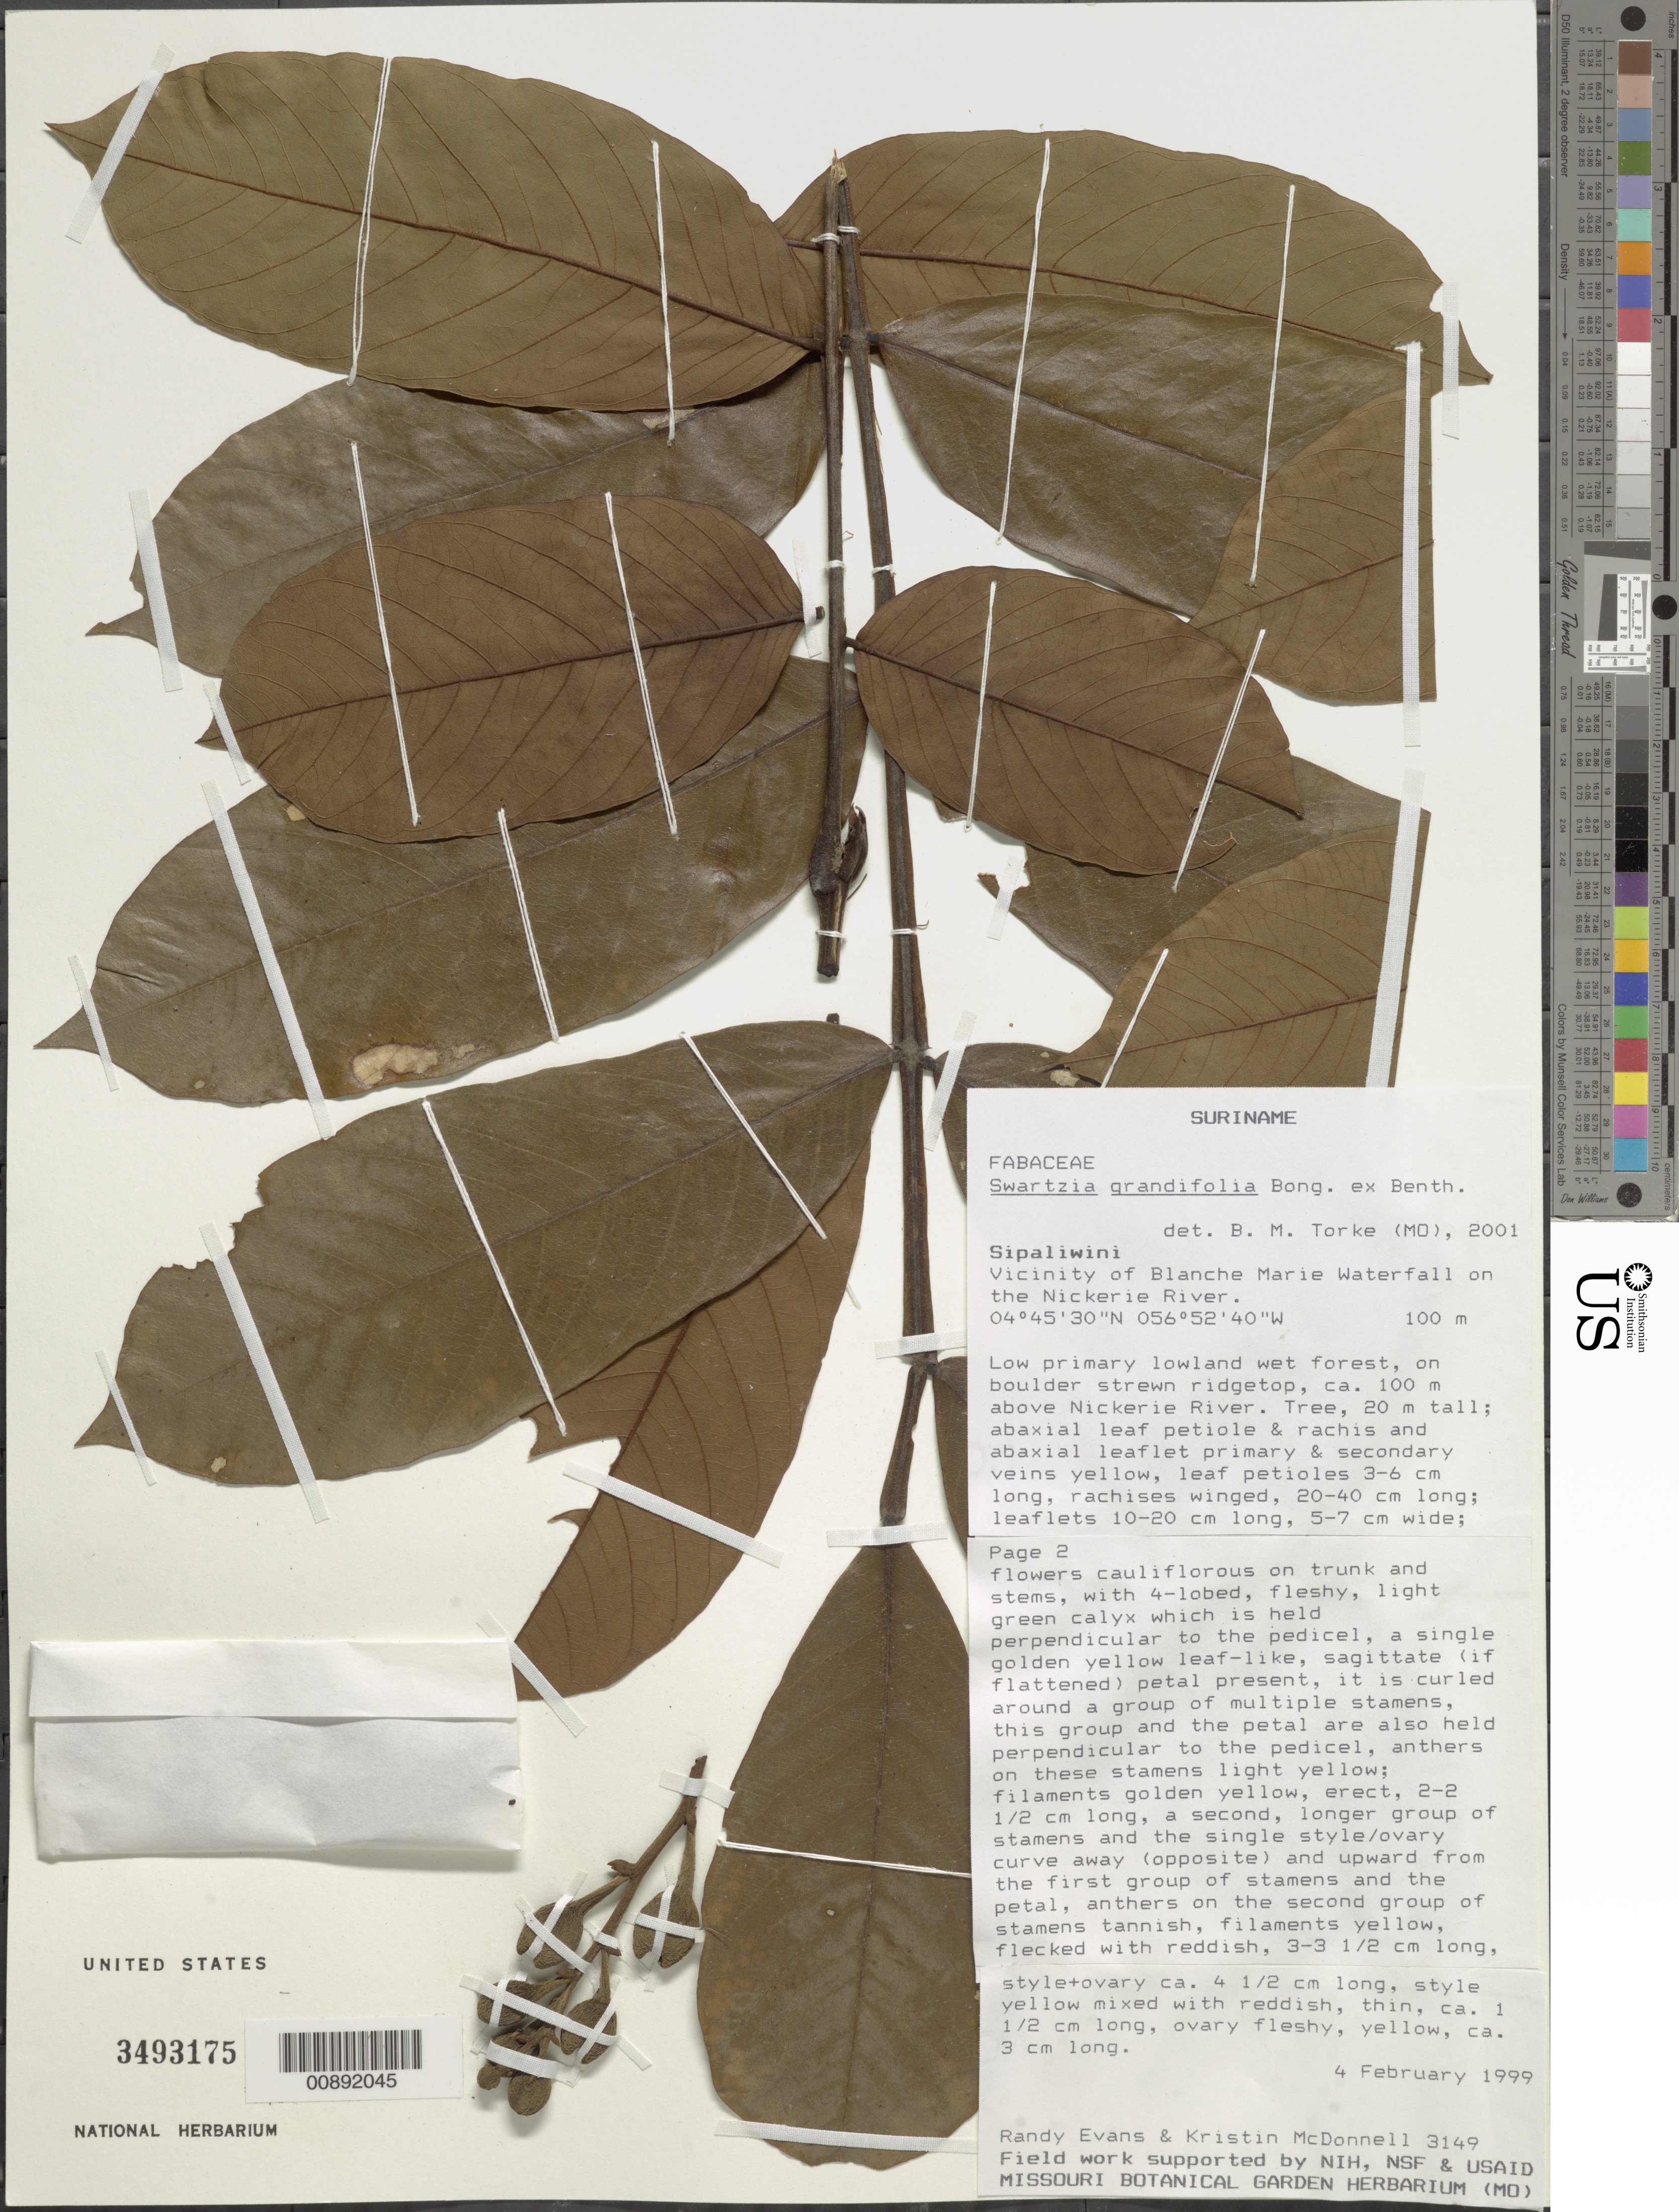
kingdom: Plantae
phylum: Tracheophyta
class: Magnoliopsida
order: Fabales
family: Fabaceae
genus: Swartzia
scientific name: Swartzia grandifolia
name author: Bong. ex Benth.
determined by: Torke, B. M., (MO)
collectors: R. Evans & K. McDonnell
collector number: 3149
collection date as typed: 4-Feb-99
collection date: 1999-02-04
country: Suriname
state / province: Sipaliwini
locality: Blanche Marie waterfall, vic., Nickerie R.; ca 100m above Nickerie River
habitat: Low primary lowland wet forest, on boulder strewn ridgetop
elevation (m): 100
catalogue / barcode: US 3493175